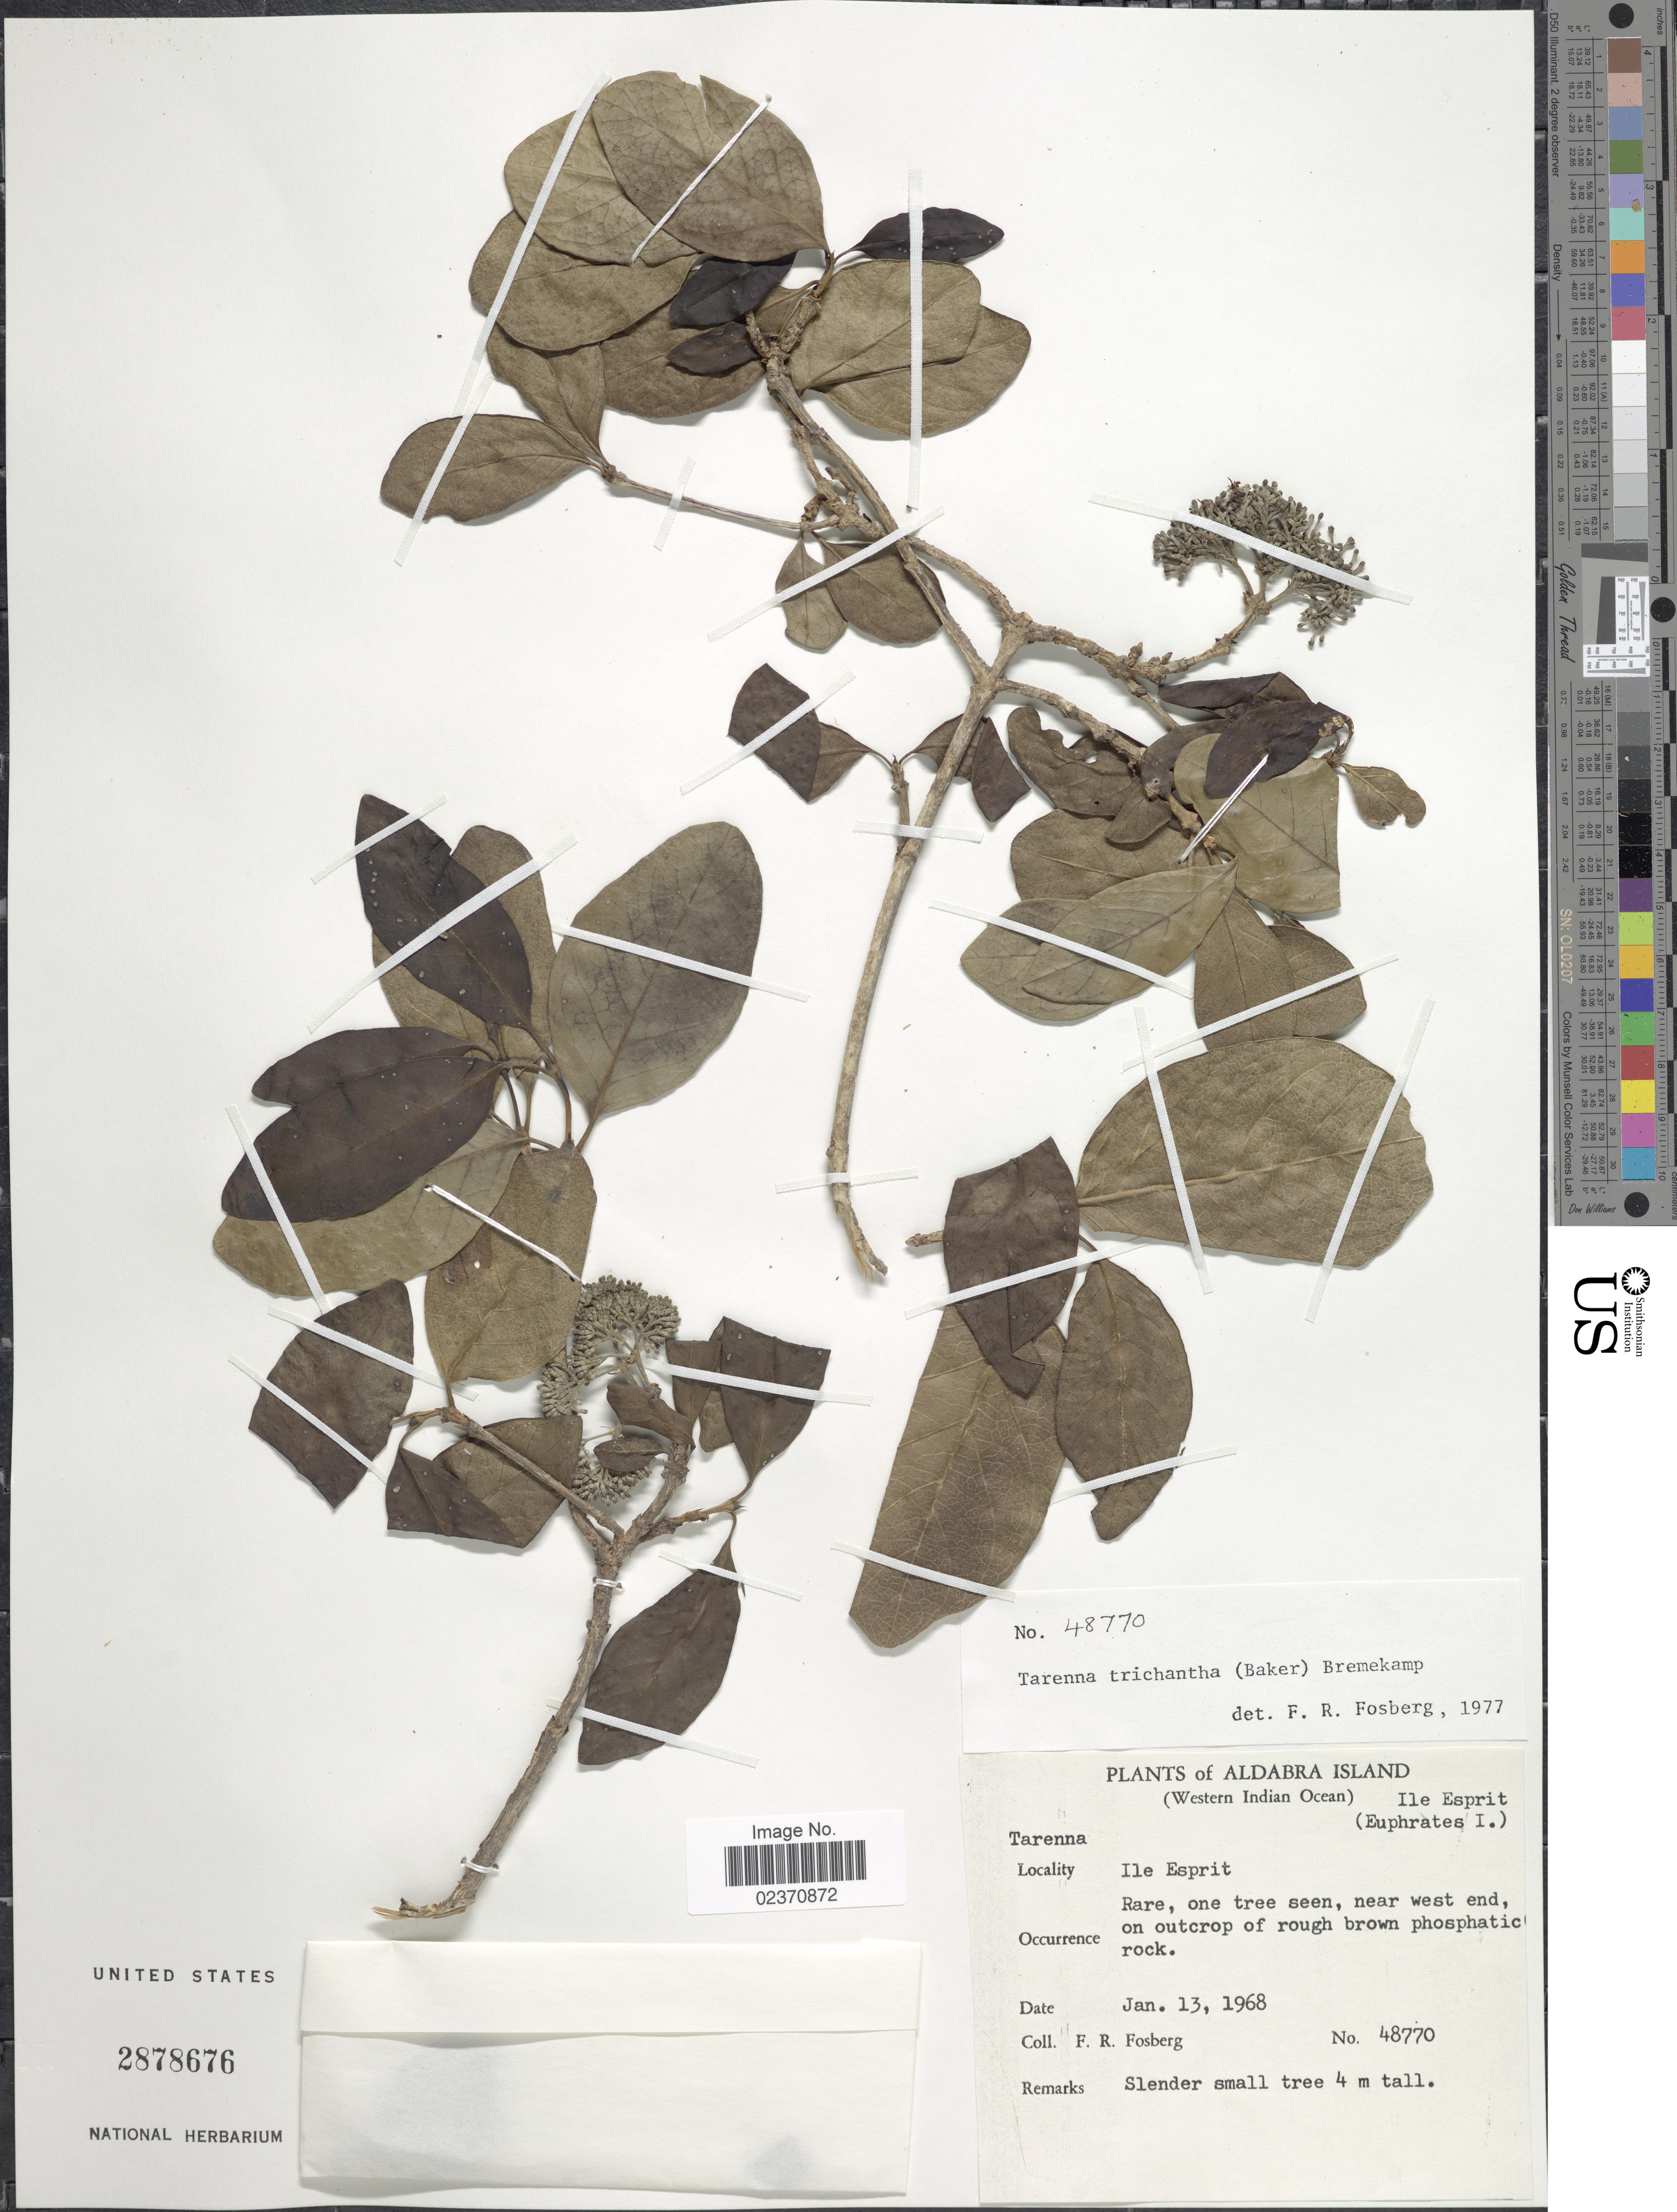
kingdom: Plantae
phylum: Tracheophyta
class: Magnoliopsida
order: Gentianales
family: Rubiaceae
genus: Paracephaelis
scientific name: Paracephaelis trichantha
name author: (Baker) De Block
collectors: F. R. Fosberg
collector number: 48770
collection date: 1968-01-13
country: Seychelles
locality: Aldabra Island (Western Indian Ocean) Ile Esprit (Euphrates I.), Ile Esprit.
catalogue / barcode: US 2878676